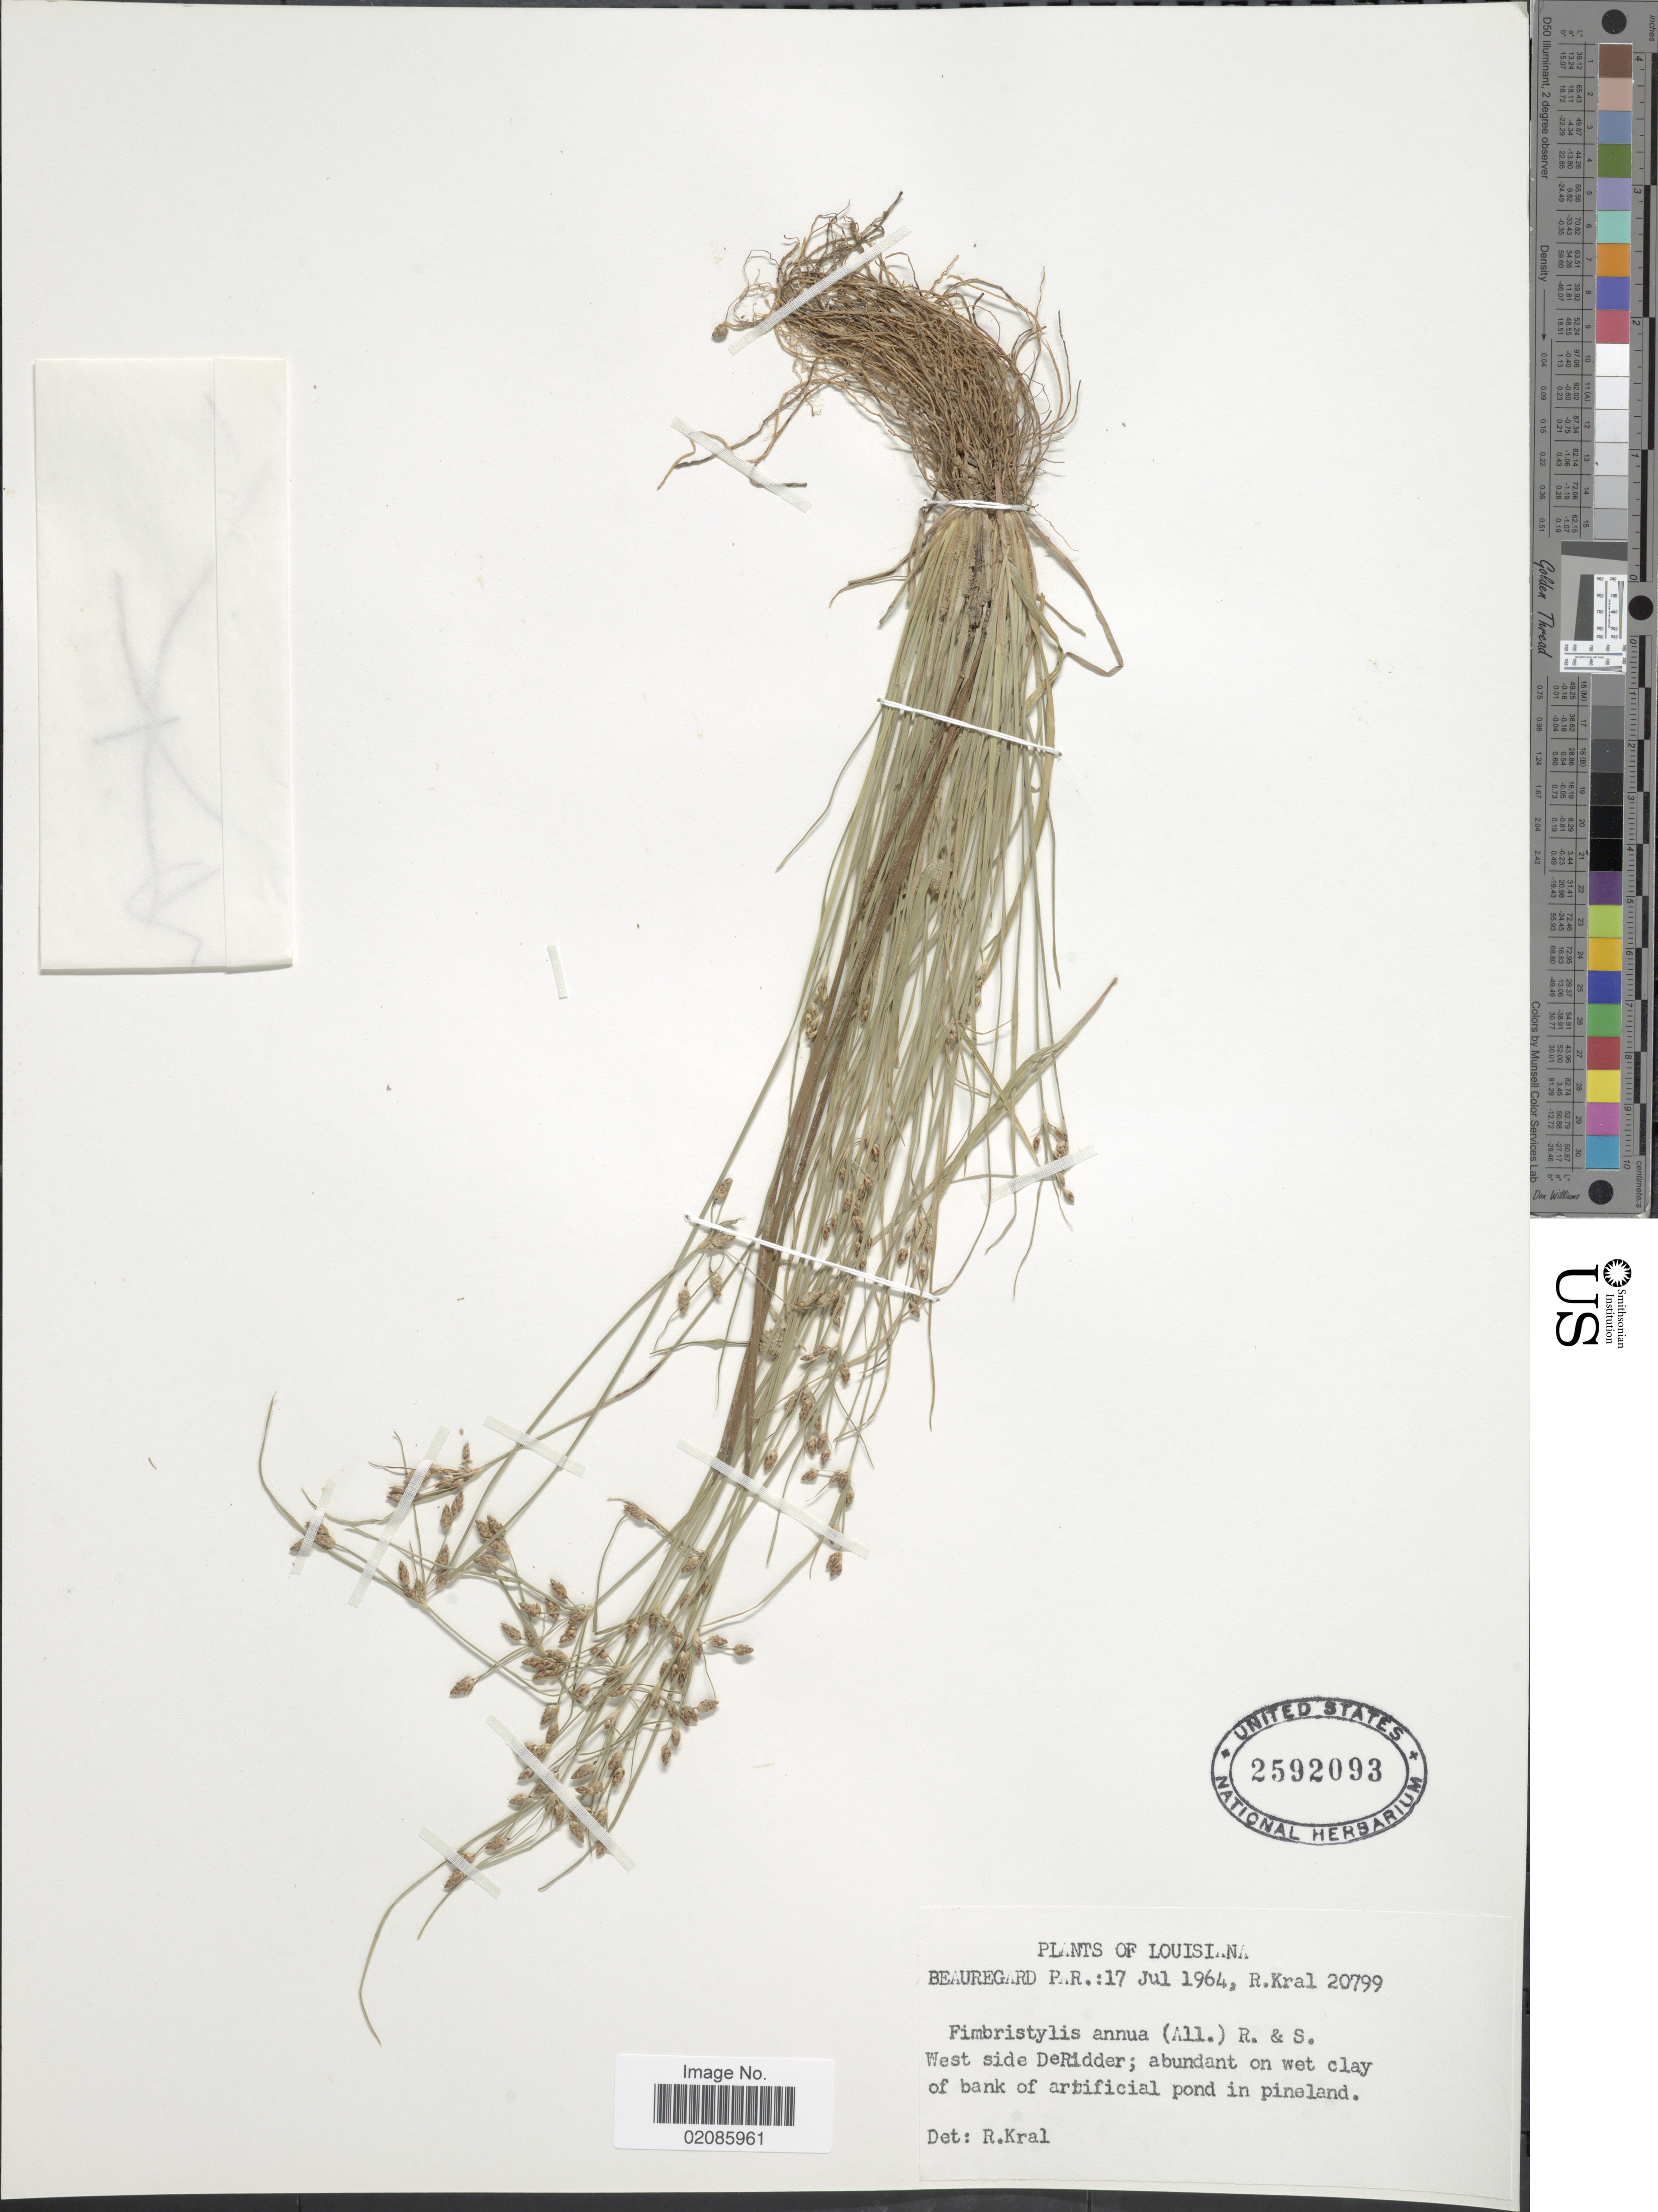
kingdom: Plantae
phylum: Tracheophyta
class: Liliopsida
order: Poales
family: Cyperaceae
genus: Fimbristylis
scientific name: Fimbristylis annua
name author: (All.) Roem. & Schult.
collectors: R. Kral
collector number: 20799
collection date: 1964-09-17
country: United States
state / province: Louisiana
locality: Beauregard Par. West side De Ridder; abundant on wet clay of artificial pond in pineland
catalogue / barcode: US 2592093